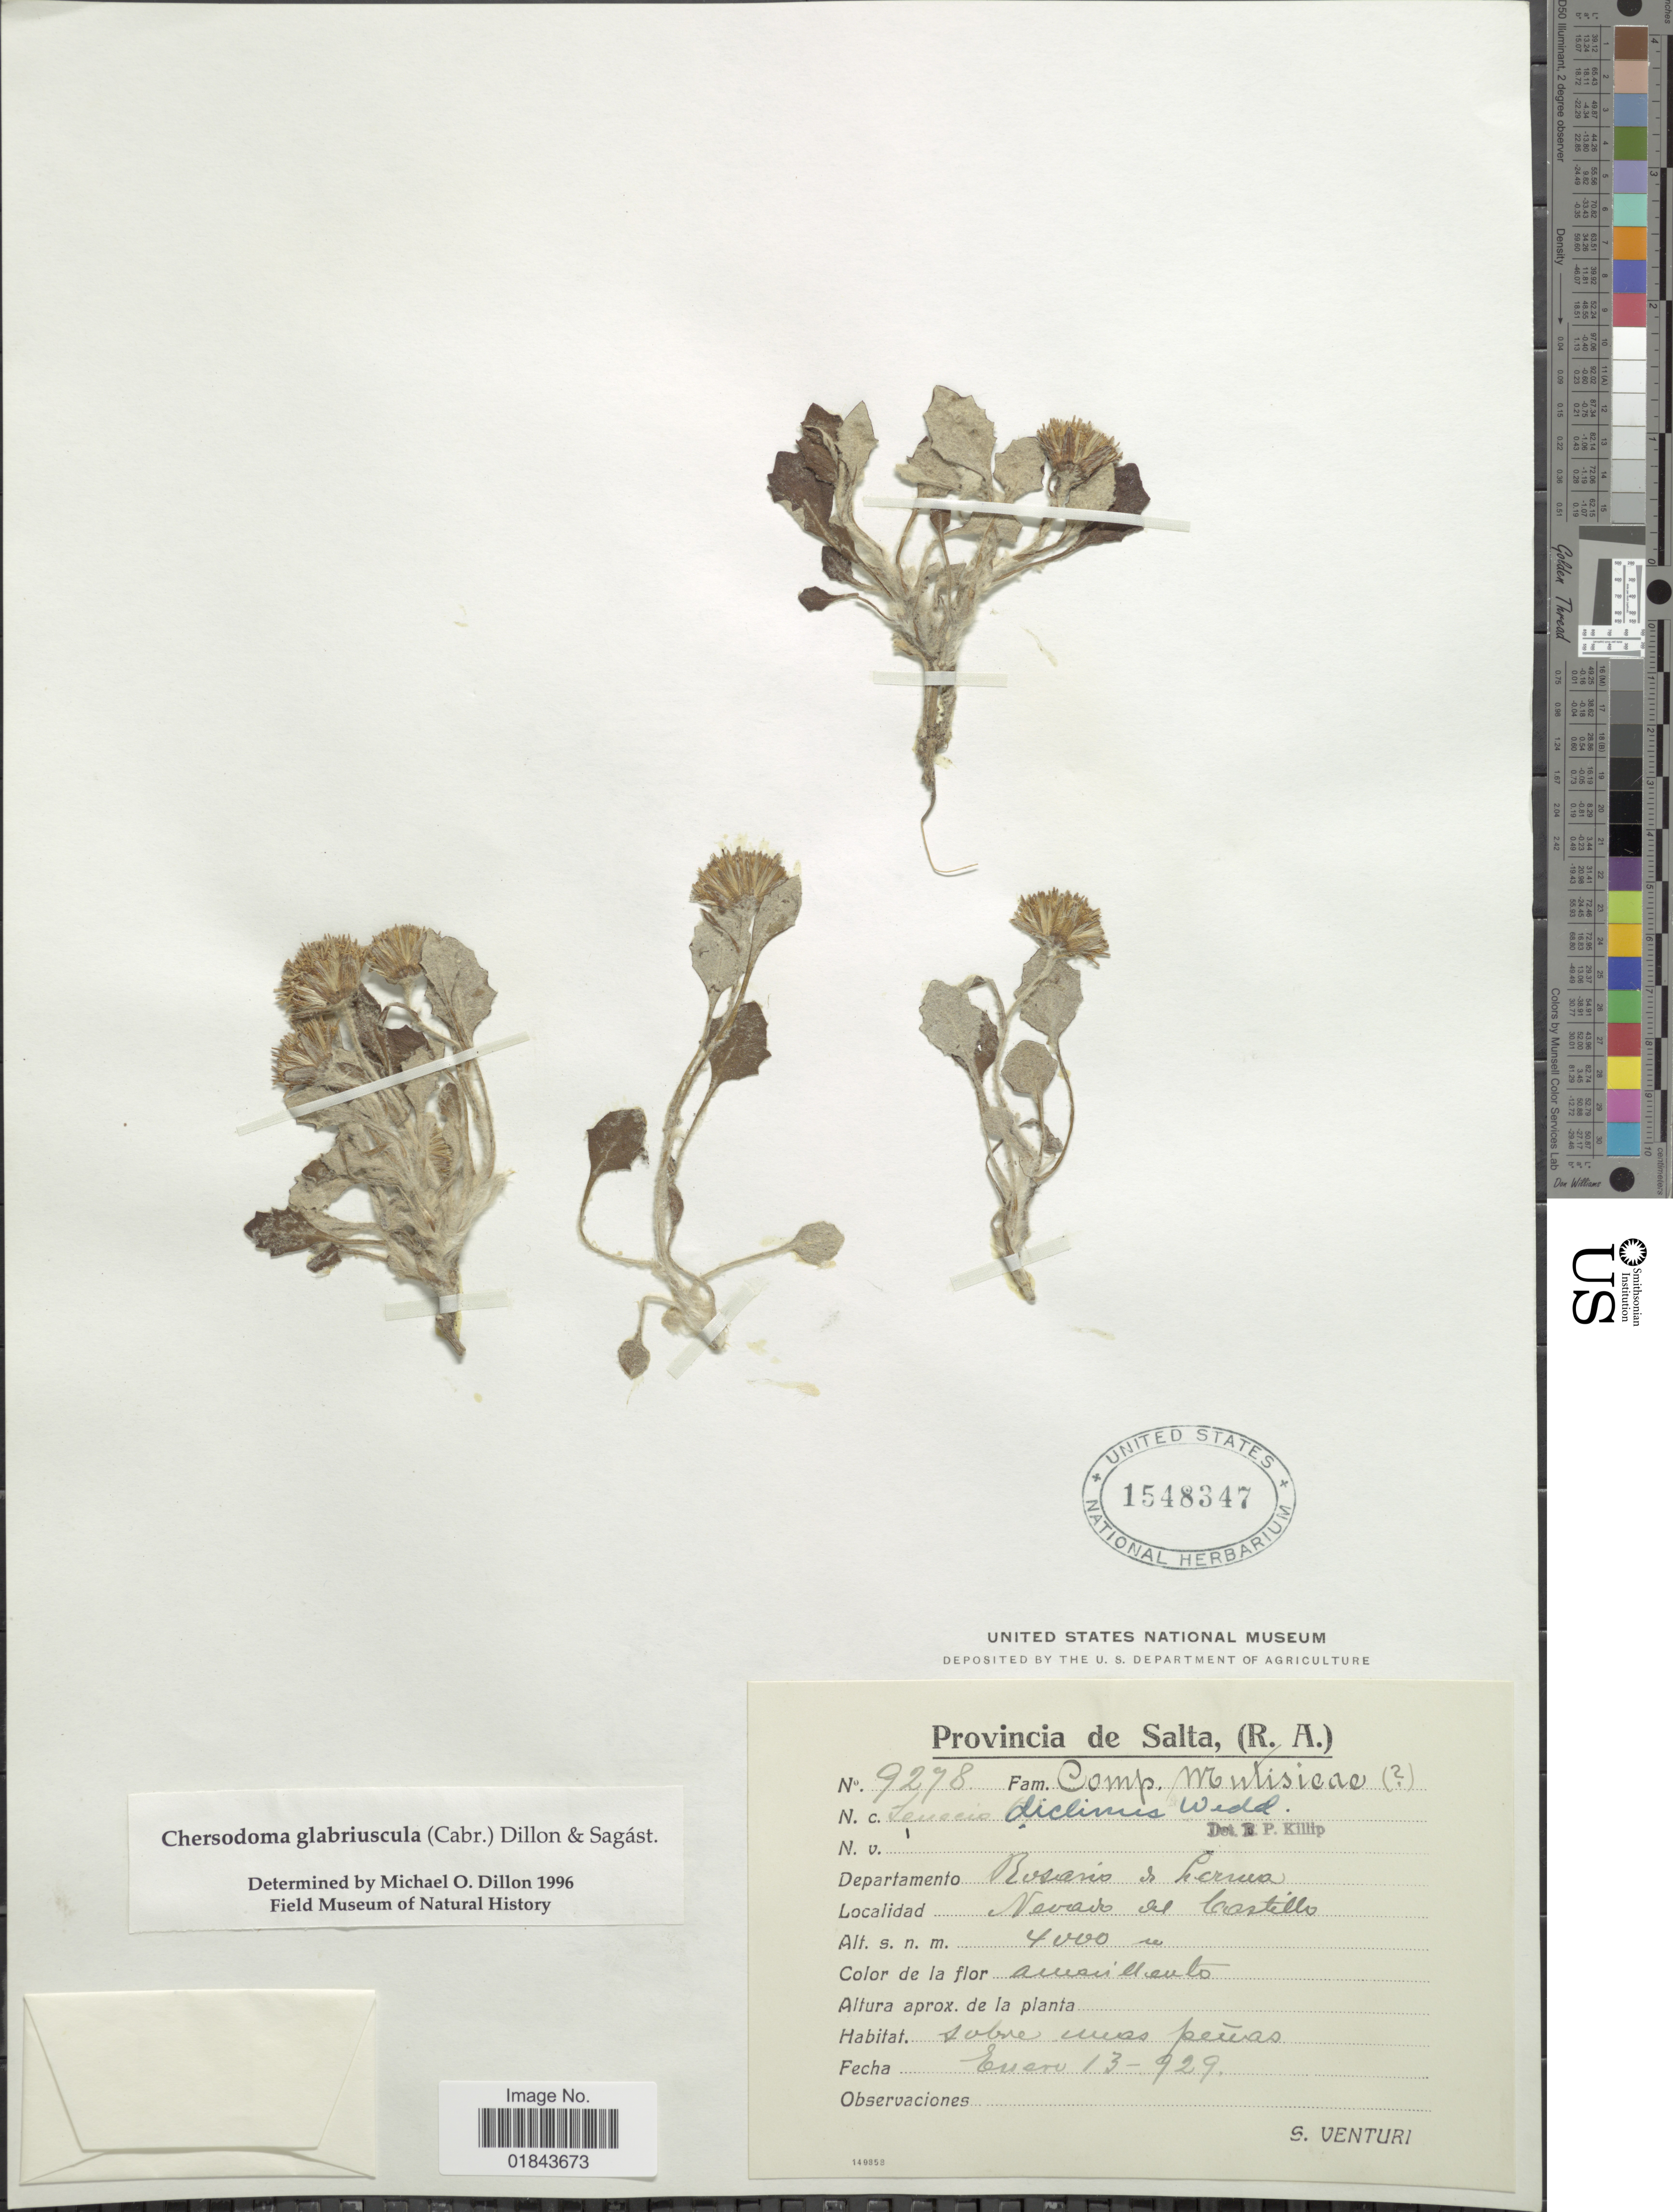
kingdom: Plantae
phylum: Tracheophyta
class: Magnoliopsida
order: Asterales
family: Asteraceae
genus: Chersodoma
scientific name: Chersodoma glabriuscula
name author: (Cabrera) M.O. Dillon & Sagást.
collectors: S. Venturi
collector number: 9278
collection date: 1929-01-13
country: Argentina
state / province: Salta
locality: Provincia de Salta, (R.A.), Departamento Rosario de Lerua, Nevado del Castillo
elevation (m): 4000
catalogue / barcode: US 1548347